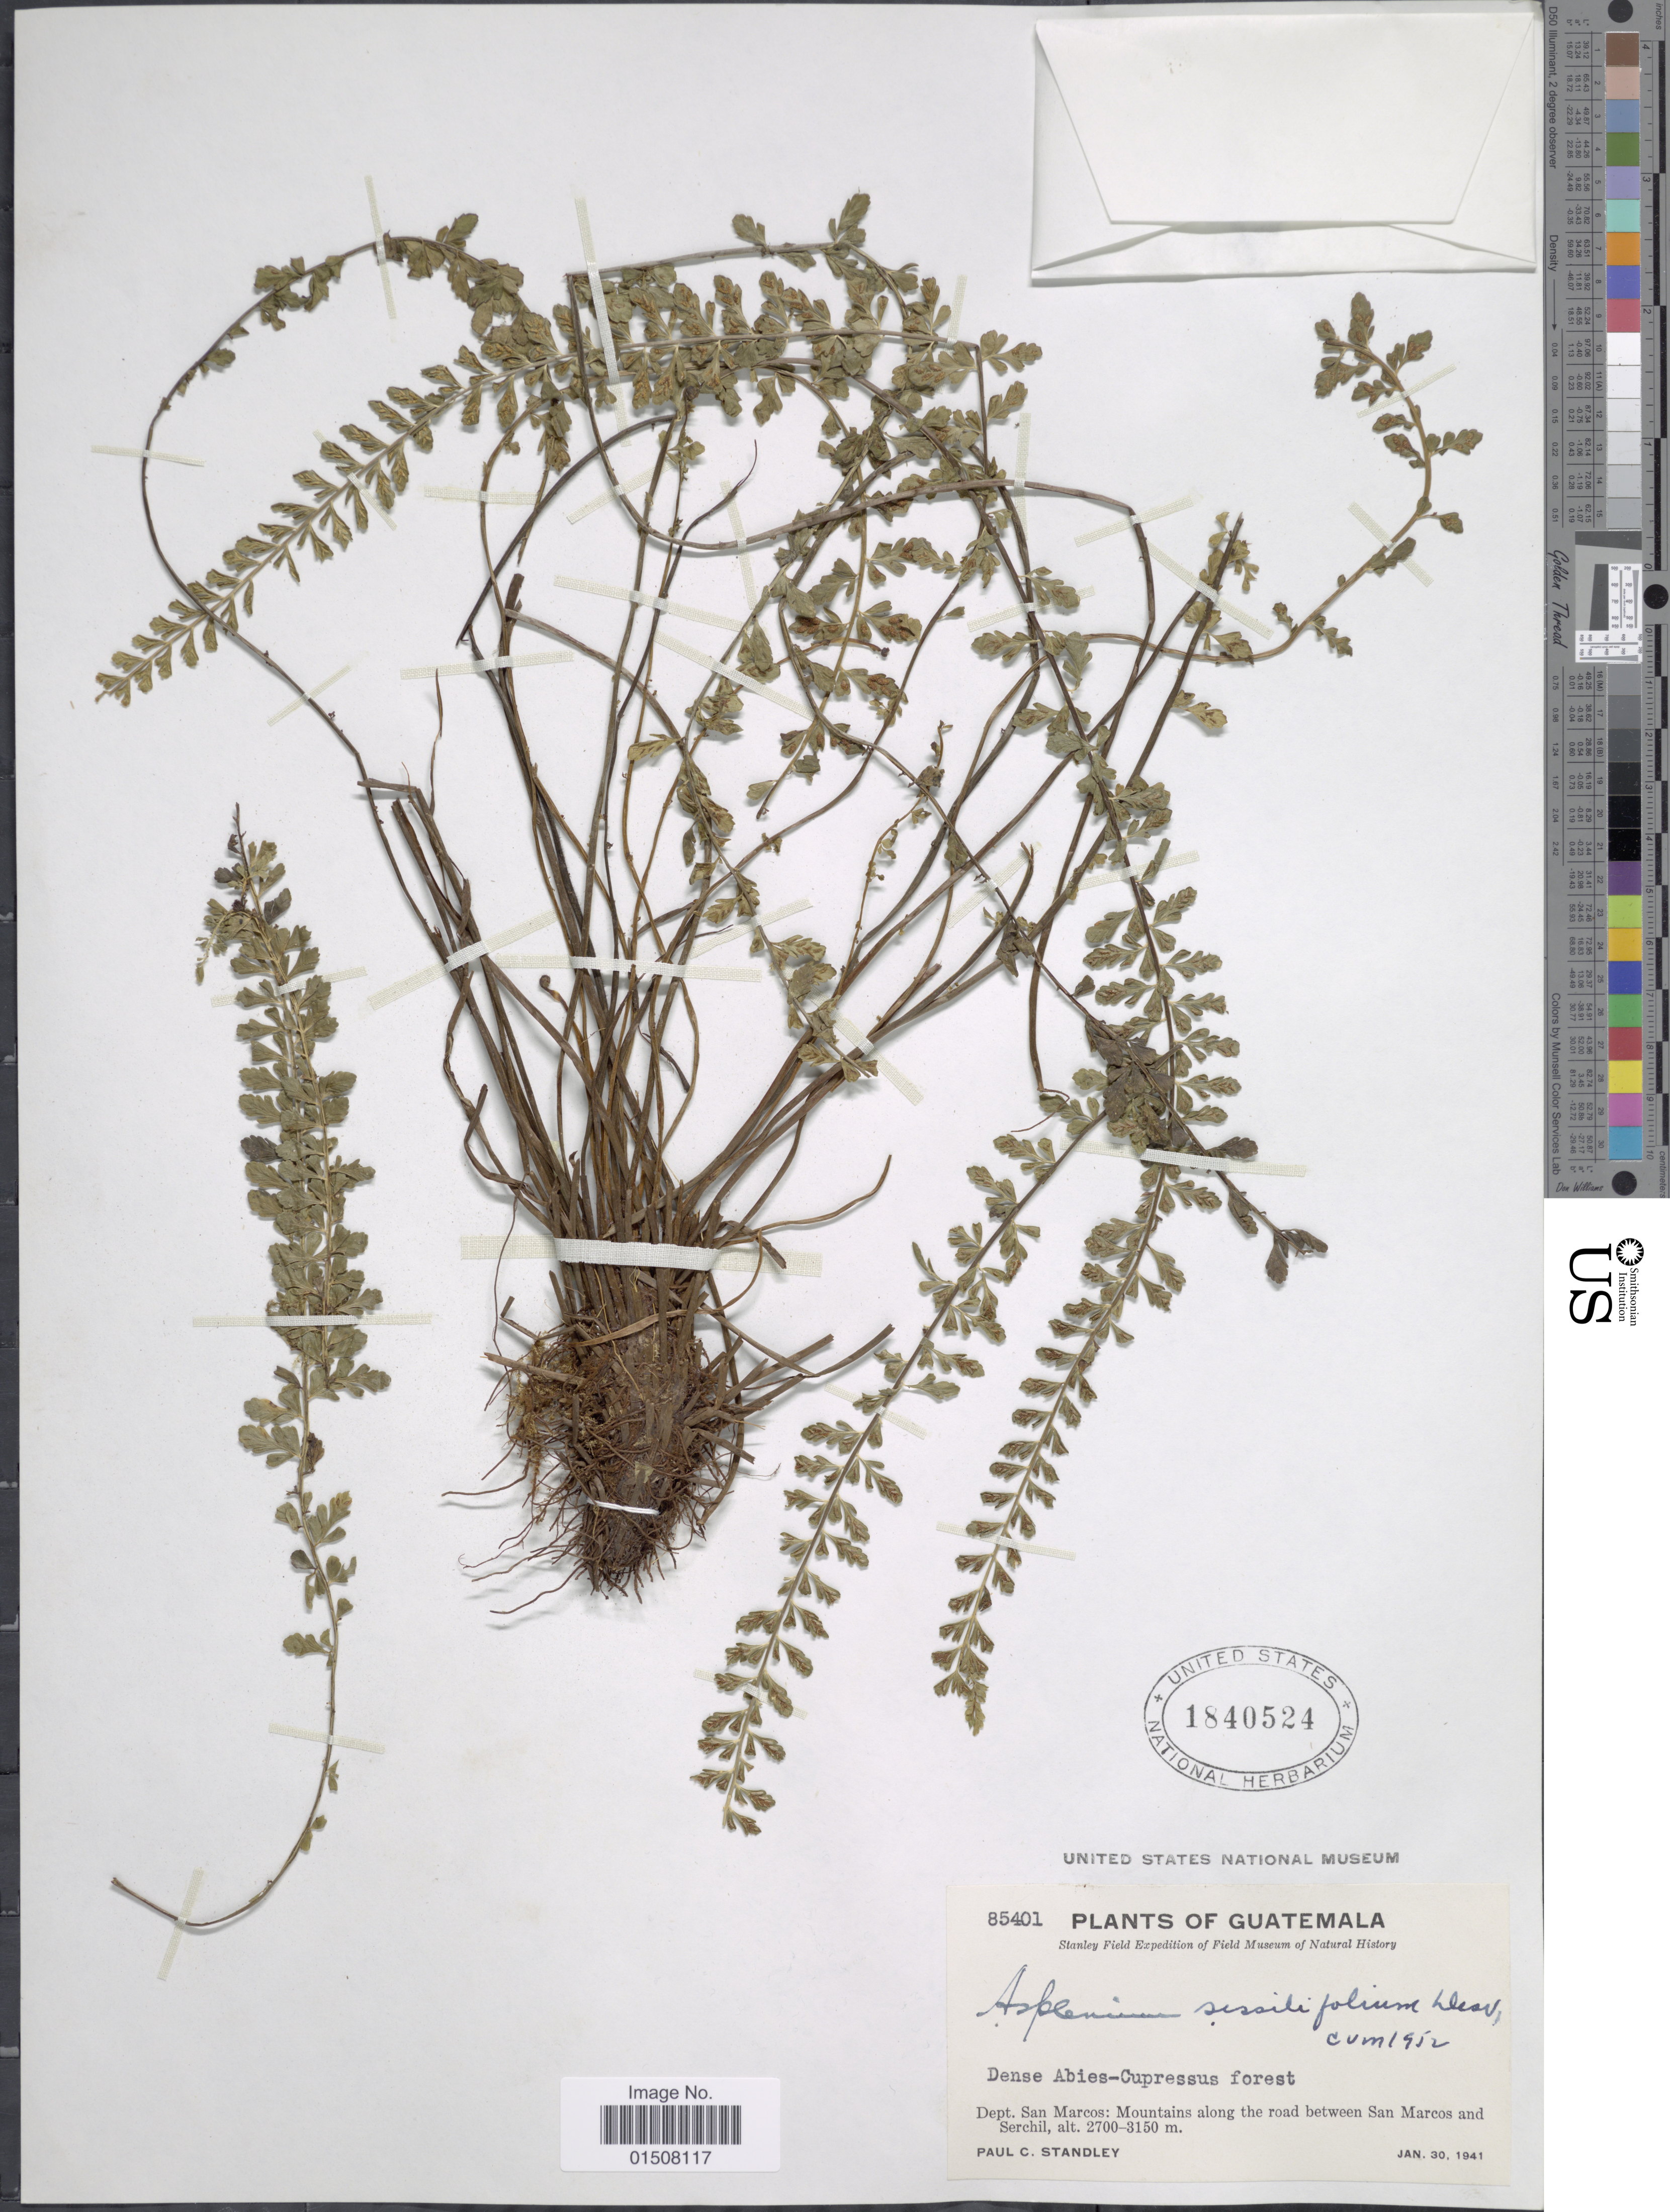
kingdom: Plantae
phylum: Tracheophyta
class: Polypodiopsida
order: Polypodiales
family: Aspleniaceae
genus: Asplenium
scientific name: Asplenium sessilifolium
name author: Desv.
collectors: P. C. Standley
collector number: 85401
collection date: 1941-01-30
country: Guatemala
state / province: San Marcos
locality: Mountains along the road between San Marcos and Serchill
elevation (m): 2700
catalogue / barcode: US 1840524